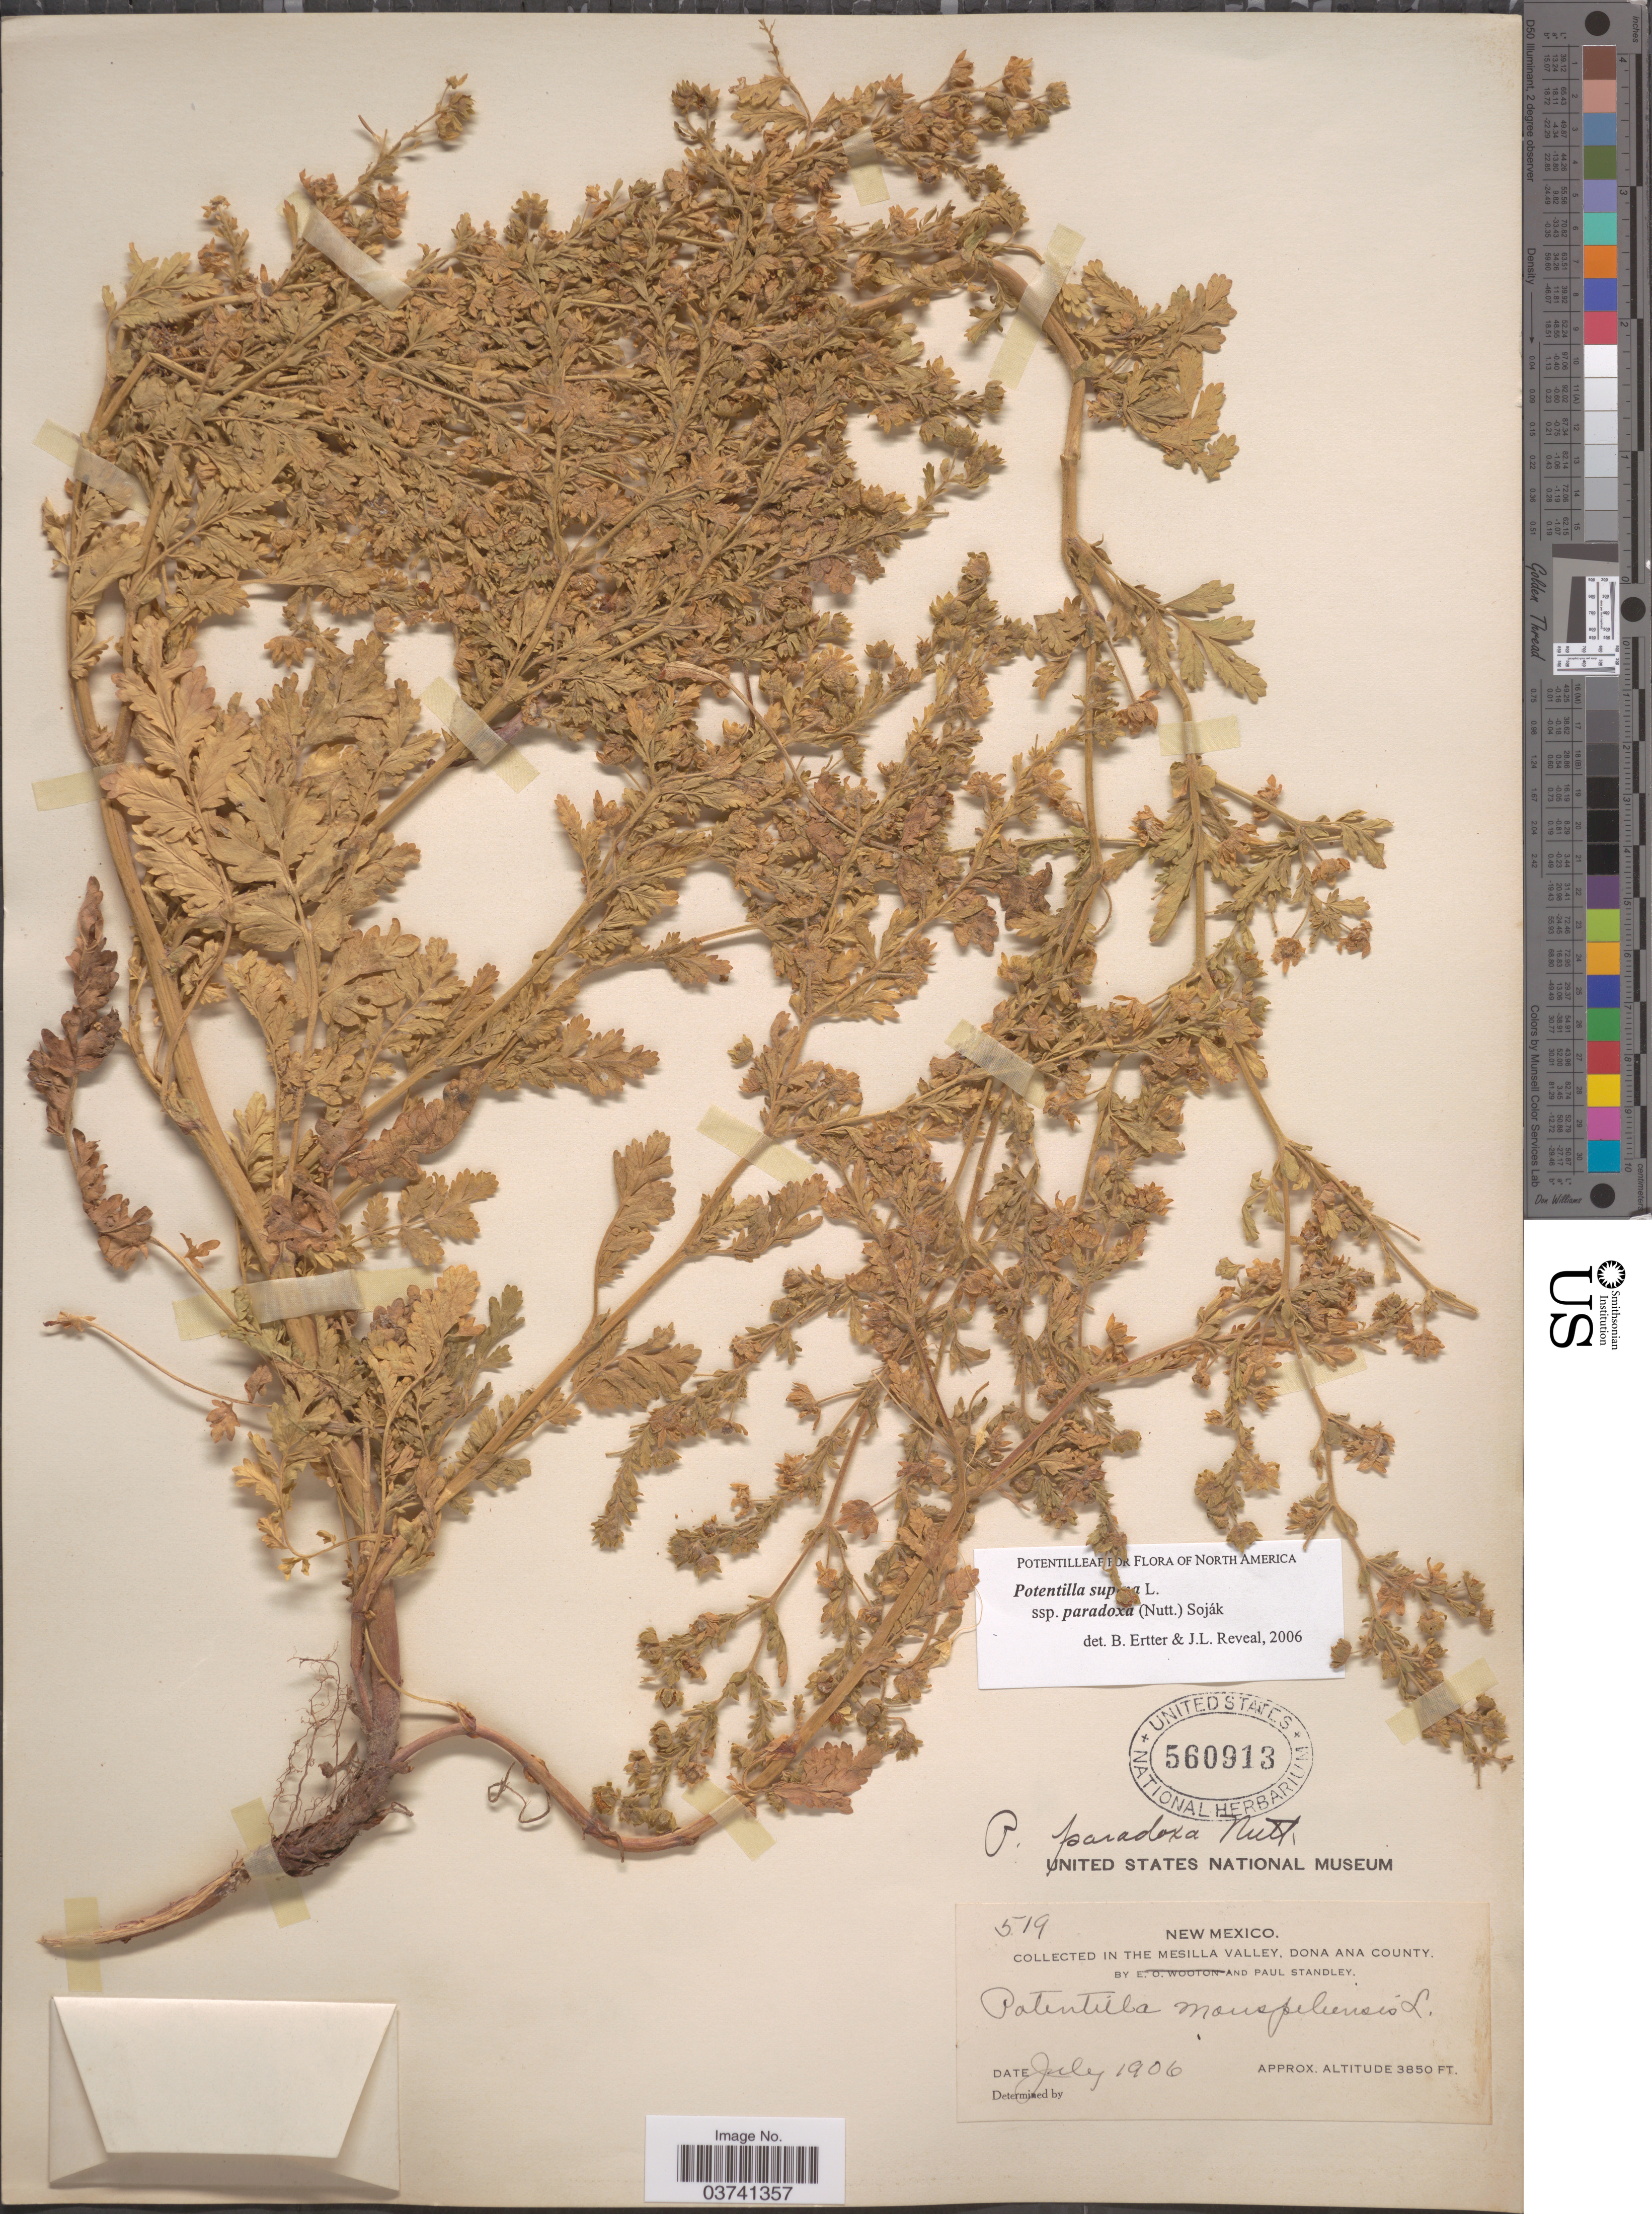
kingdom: Plantae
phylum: Tracheophyta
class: Magnoliopsida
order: Rosales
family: Rosaceae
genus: Potentilla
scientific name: Potentilla supina subsp. paradoxa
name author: (Nutt.) Soják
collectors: P. C. Standley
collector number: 519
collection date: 1906-07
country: United States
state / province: New Mexico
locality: In the Mesilla Valley, Dona Ana County.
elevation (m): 1173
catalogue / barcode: US 560913